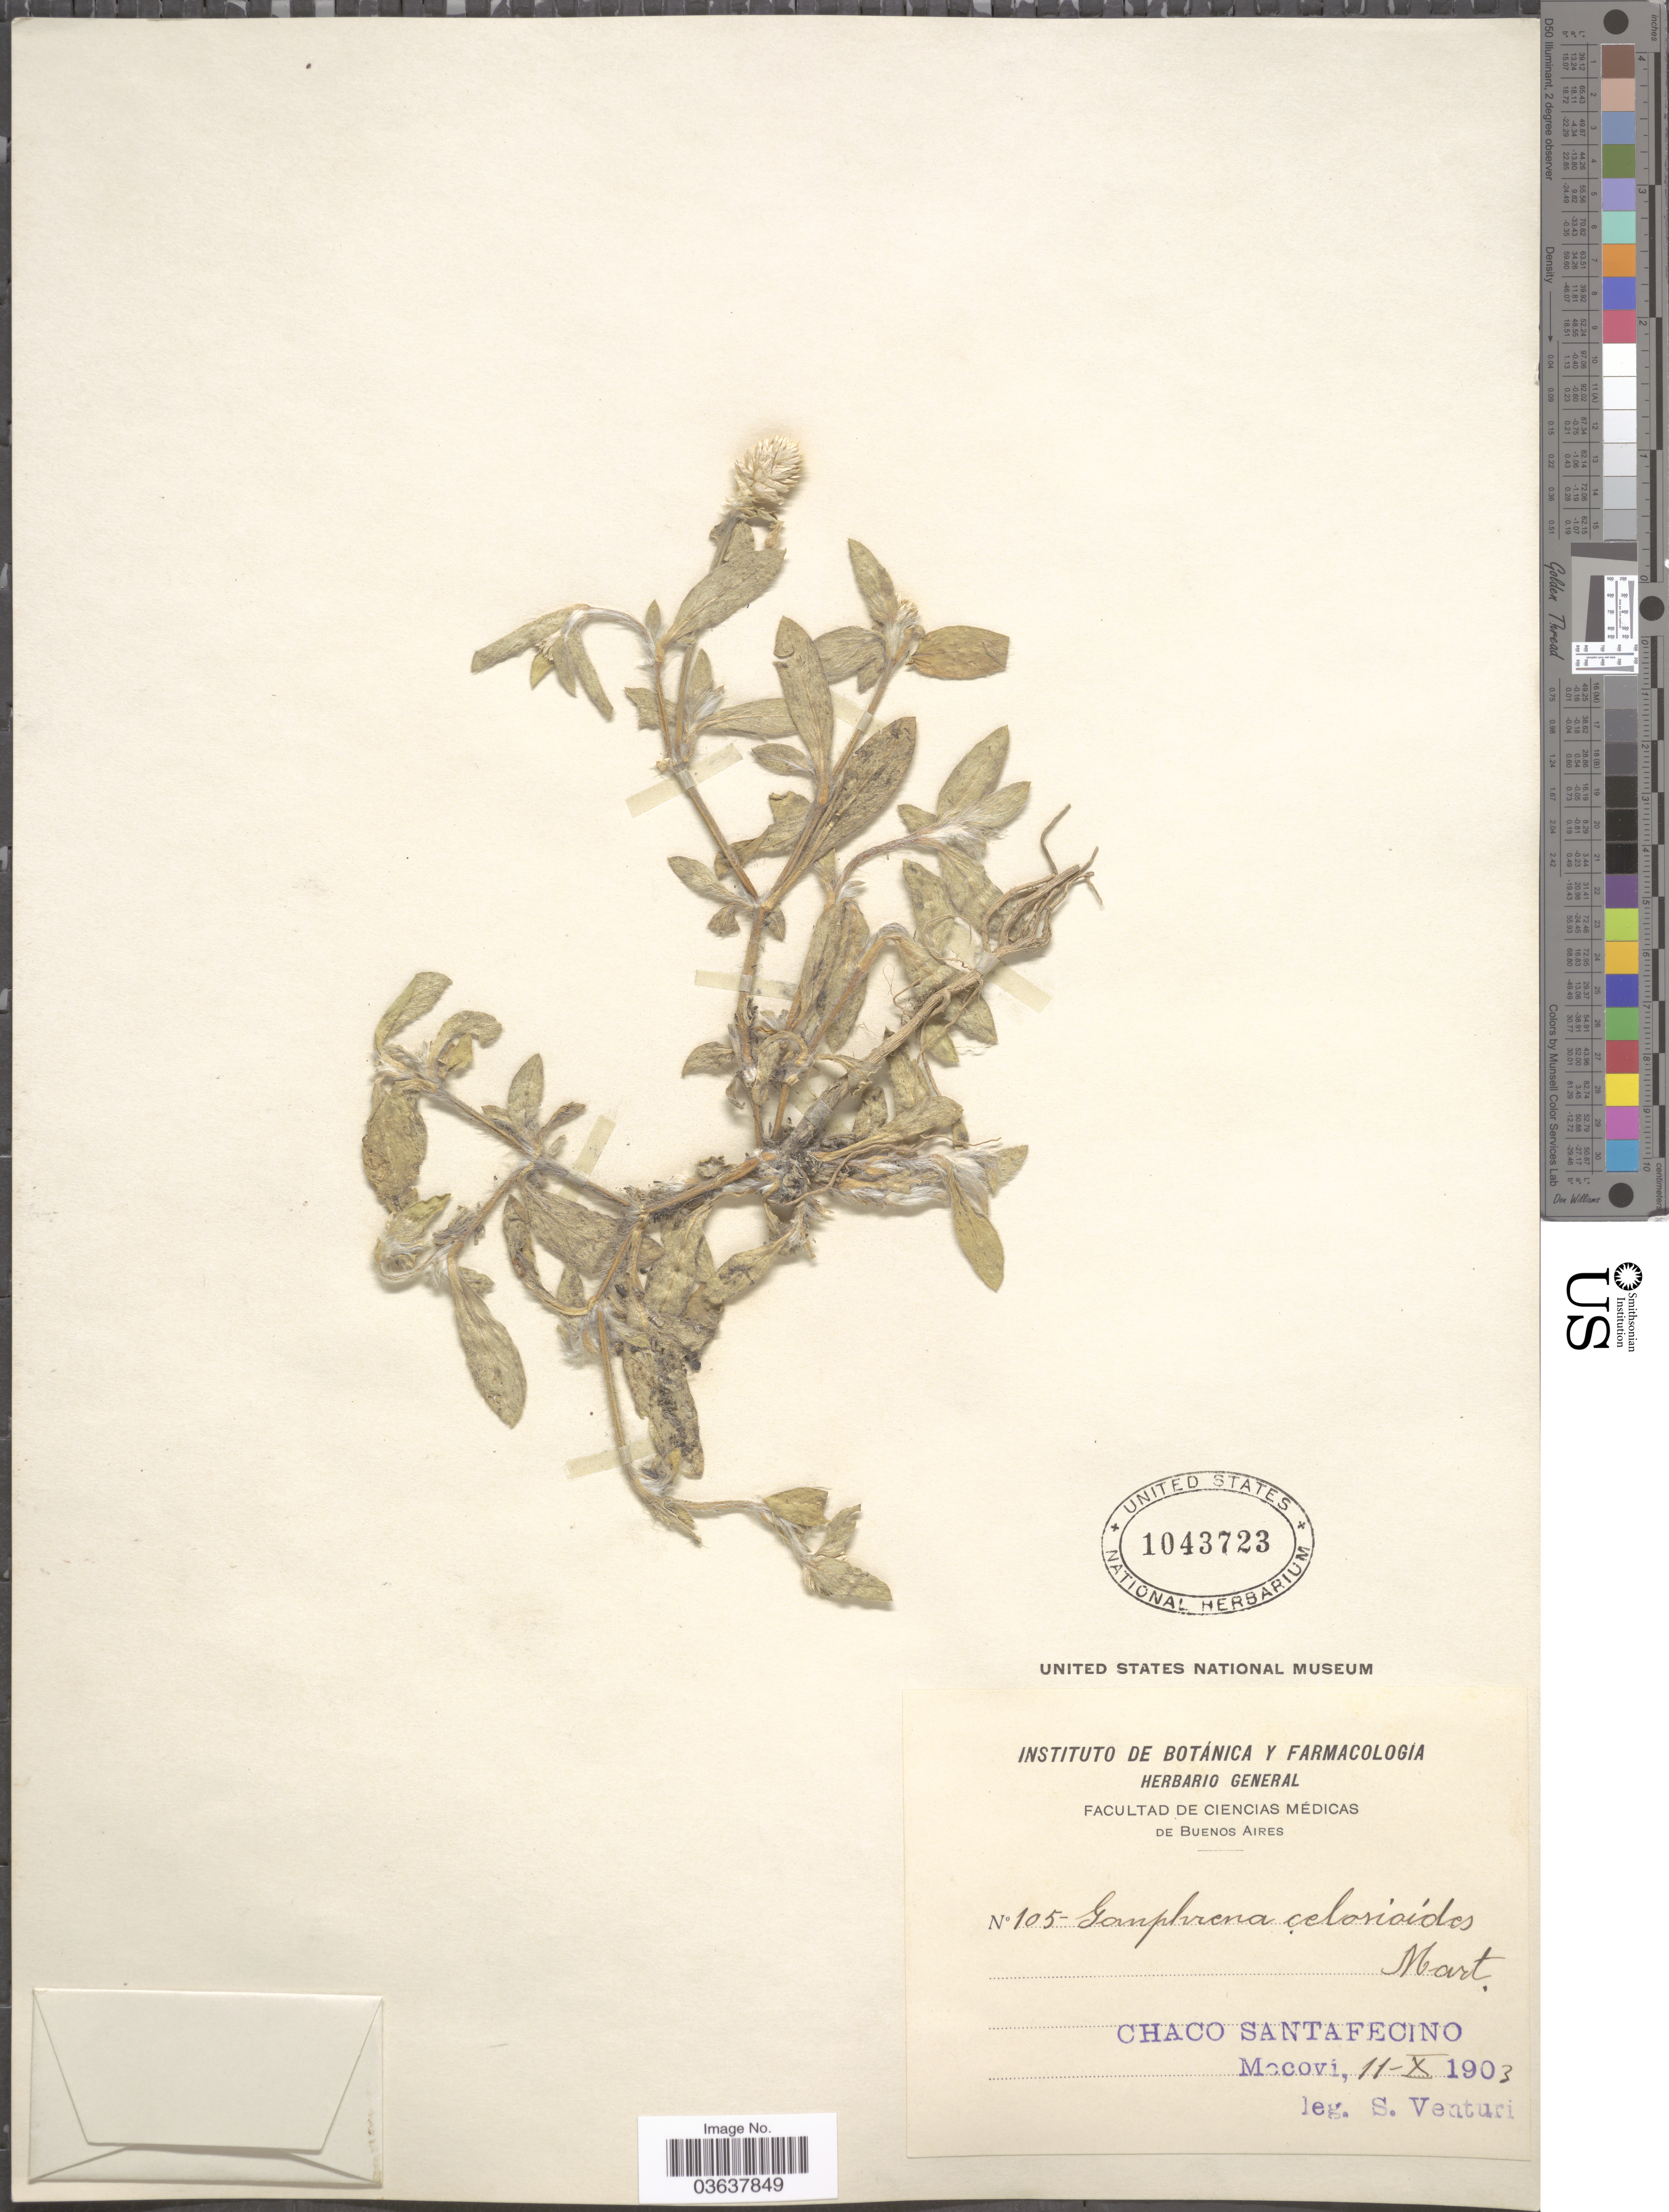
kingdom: Plantae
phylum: Tracheophyta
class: Magnoliopsida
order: Caryophyllales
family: Amaranthaceae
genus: Gomphrena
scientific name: Gomphrena celosioides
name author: Mart.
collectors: S. Venturi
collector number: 105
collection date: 1903-10-11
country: Argentina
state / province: Chaco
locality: Chaco Santa Fecino. Mocovi.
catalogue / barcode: US 1043723